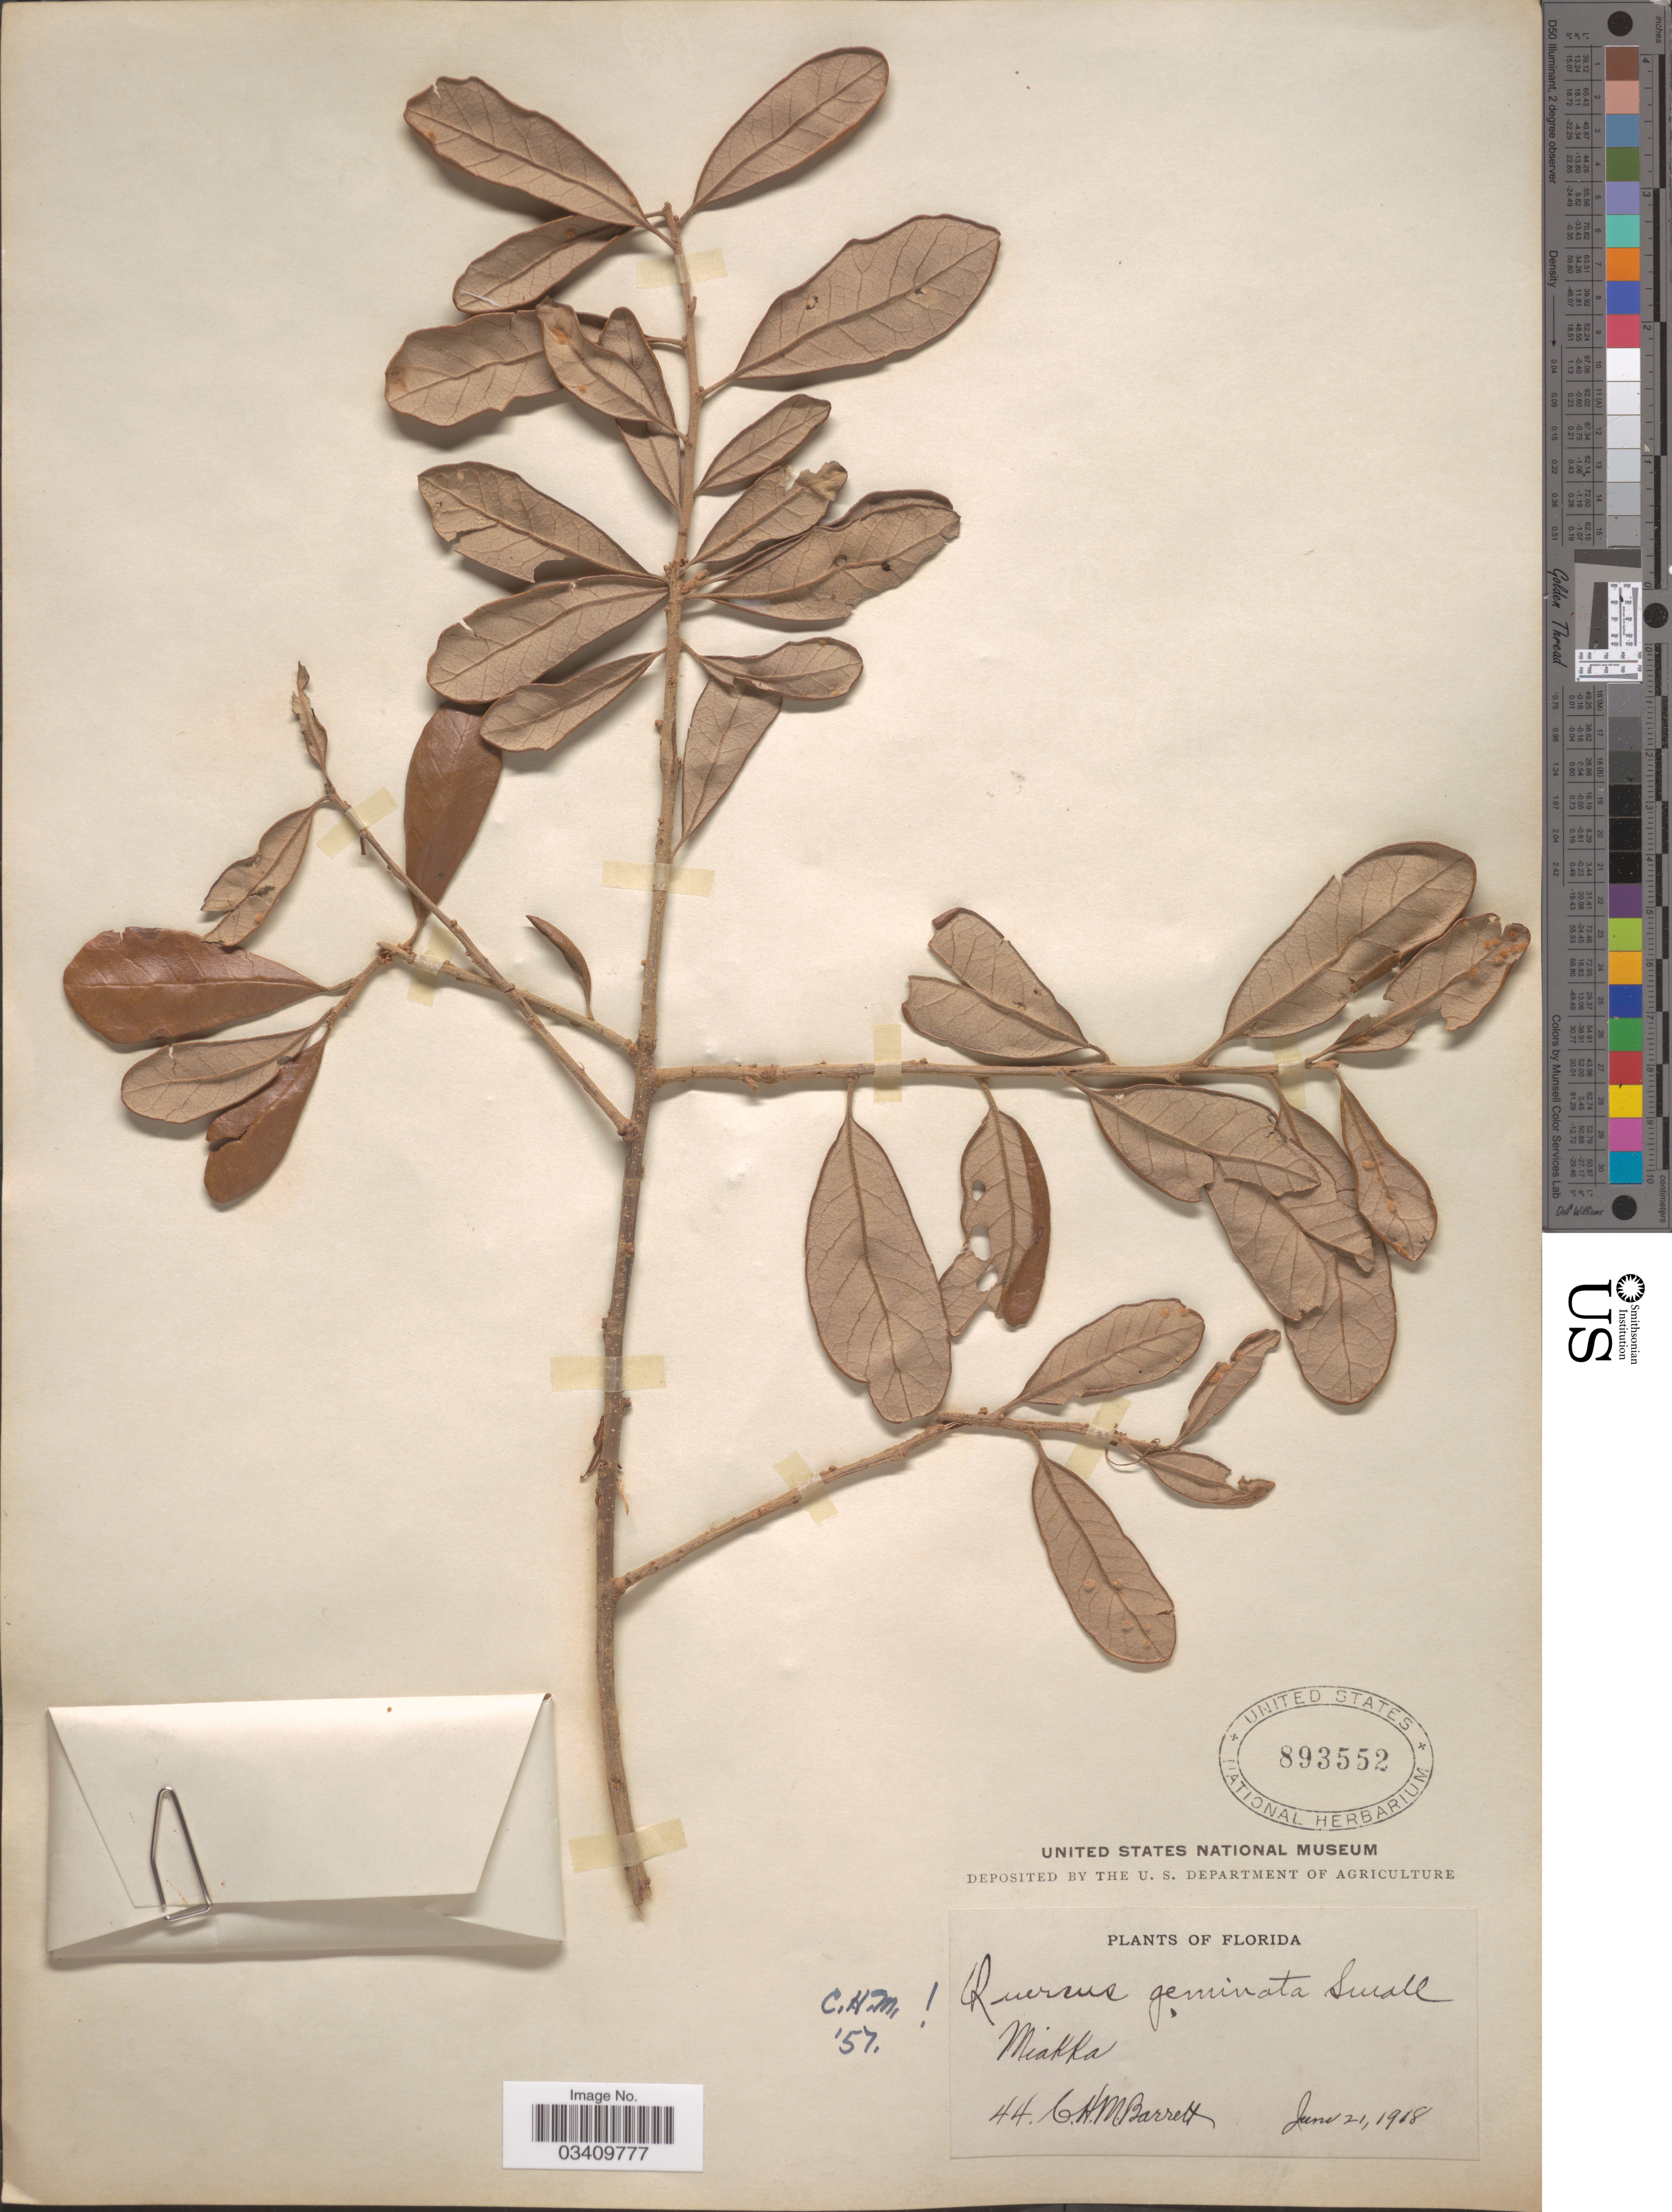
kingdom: Plantae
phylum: Tracheophyta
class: Magnoliopsida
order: Fagales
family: Fagaceae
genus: Quercus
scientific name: Quercus virginiana var. maritima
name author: (Michx.) Sarg.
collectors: C. Barrett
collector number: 44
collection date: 1918-06-21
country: United States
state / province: Florida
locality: Miakka.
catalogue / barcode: US 893552